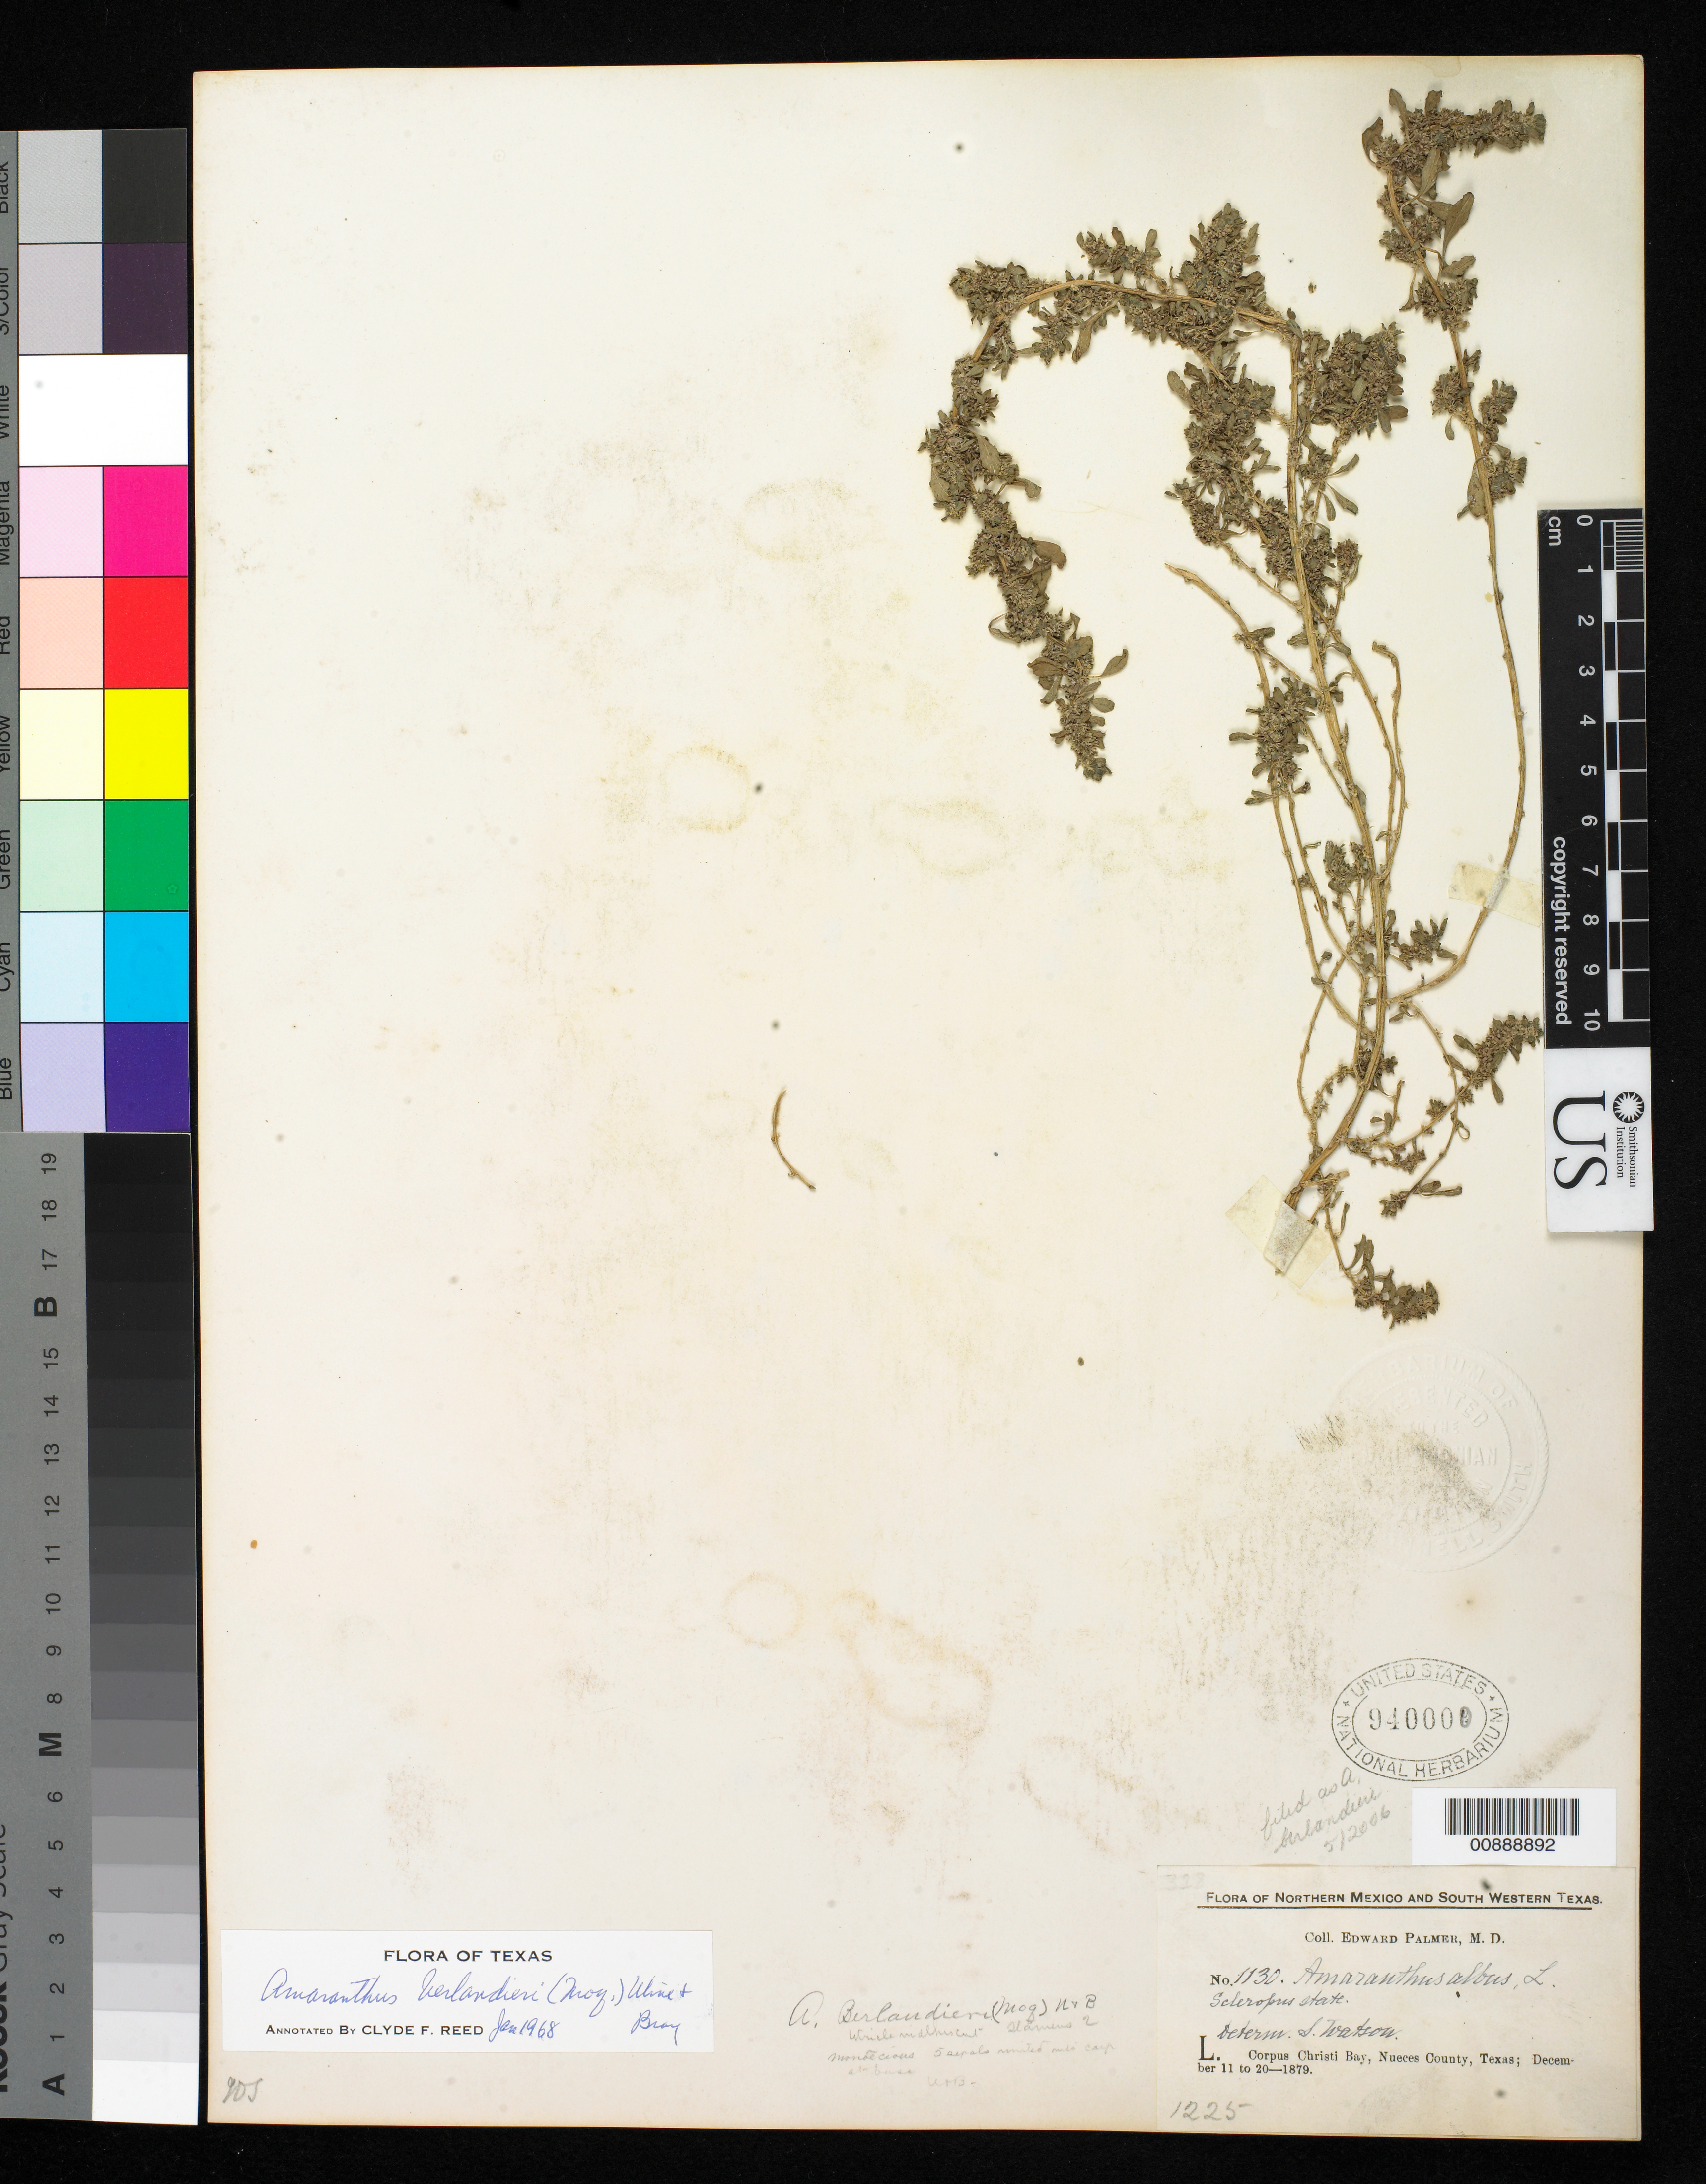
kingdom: Plantae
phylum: Tracheophyta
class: Magnoliopsida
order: Caryophyllales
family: Amaranthaceae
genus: Amaranthus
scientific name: Amaranthus berlandieri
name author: (Moq.) Uline & W.L. Bray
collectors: E. Palmer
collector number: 1130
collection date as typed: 11 Dec 1879 to 20 Dec 1879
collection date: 1879-12-11/1879-12-20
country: United States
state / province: Texas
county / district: Nueces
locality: L. Corpus Christi, Nueces County, Texas.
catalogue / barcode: US 940000